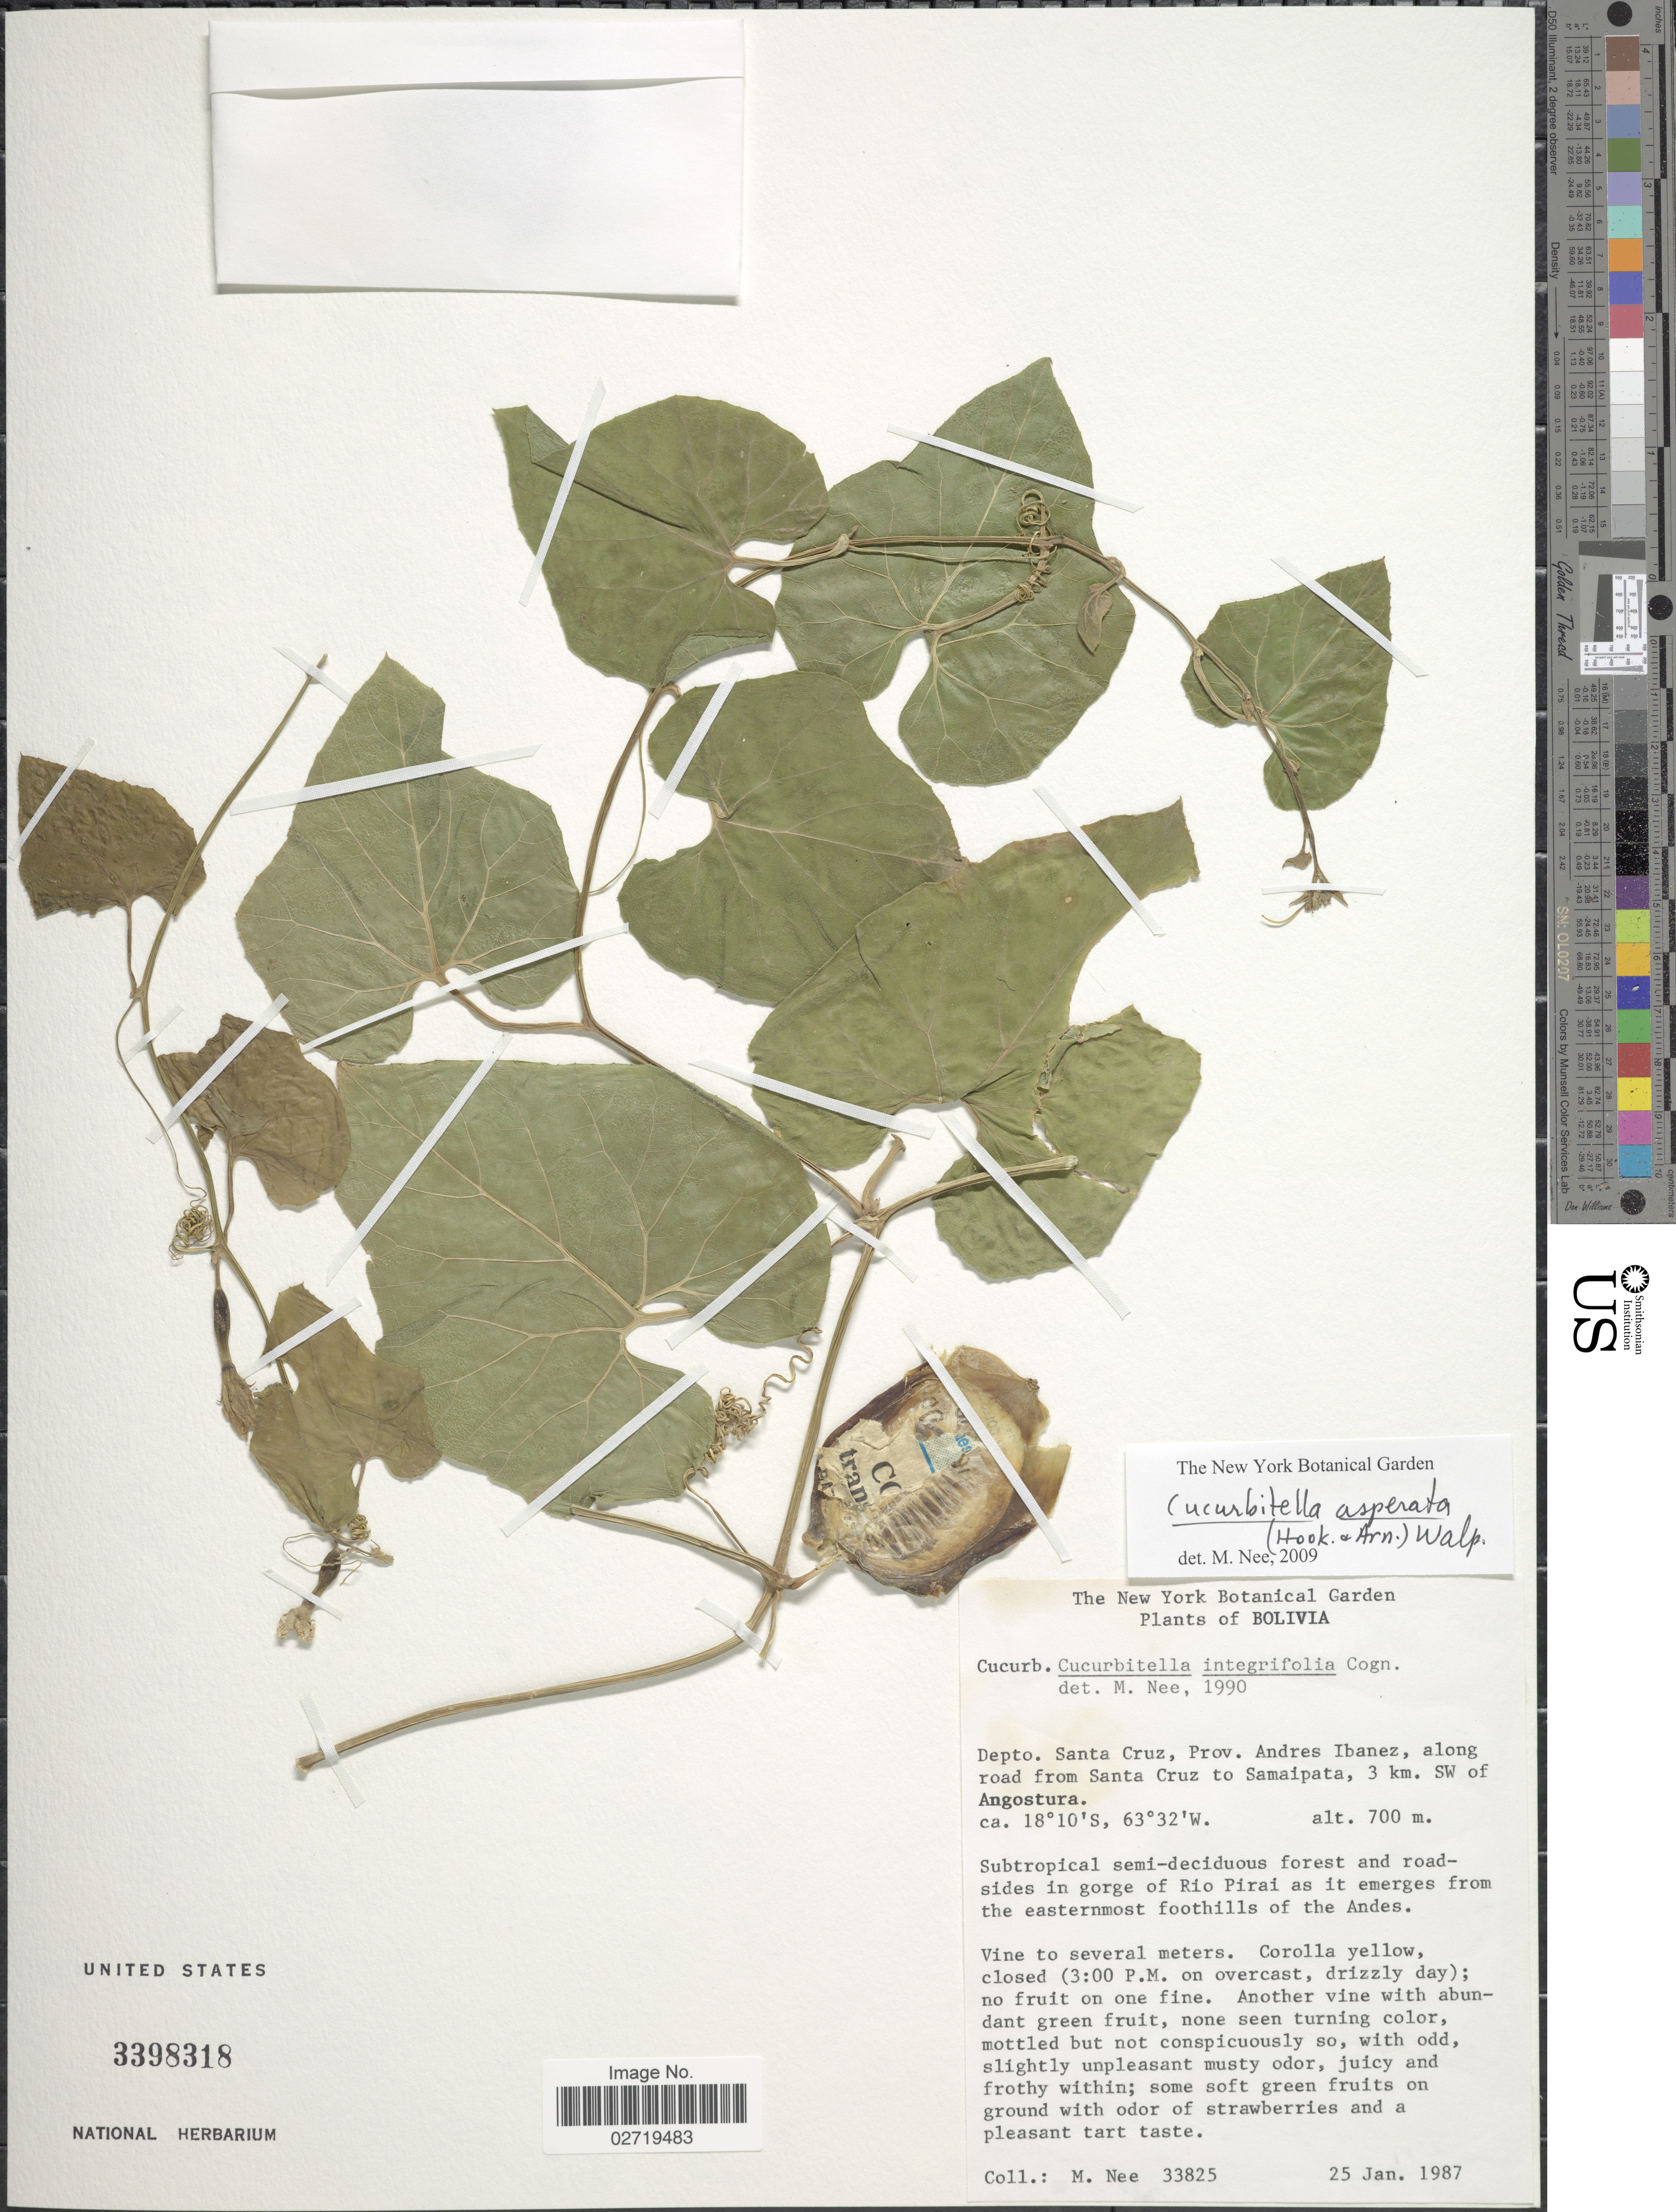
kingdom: Plantae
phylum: Tracheophyta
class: Magnoliopsida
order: Cucurbitales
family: Cucurbitaceae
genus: Cucurbitella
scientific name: Cucurbitella asperata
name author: (Gillies ex Hook. & Arn.) Walp.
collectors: M. Nee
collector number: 33825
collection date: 1987-01-25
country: Bolivia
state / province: Santa Cruz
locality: Depto. Santa Cruz, Prov. Andres Ibanez, along road from Santa Cruz to Samaipata, 3 km SW of Angostura. Subtropical semi-deciduous forest and roadsides in gorge of Rio Pirai as it emerges from the easternmost foothills of the Andes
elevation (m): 700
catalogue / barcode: US 3398318